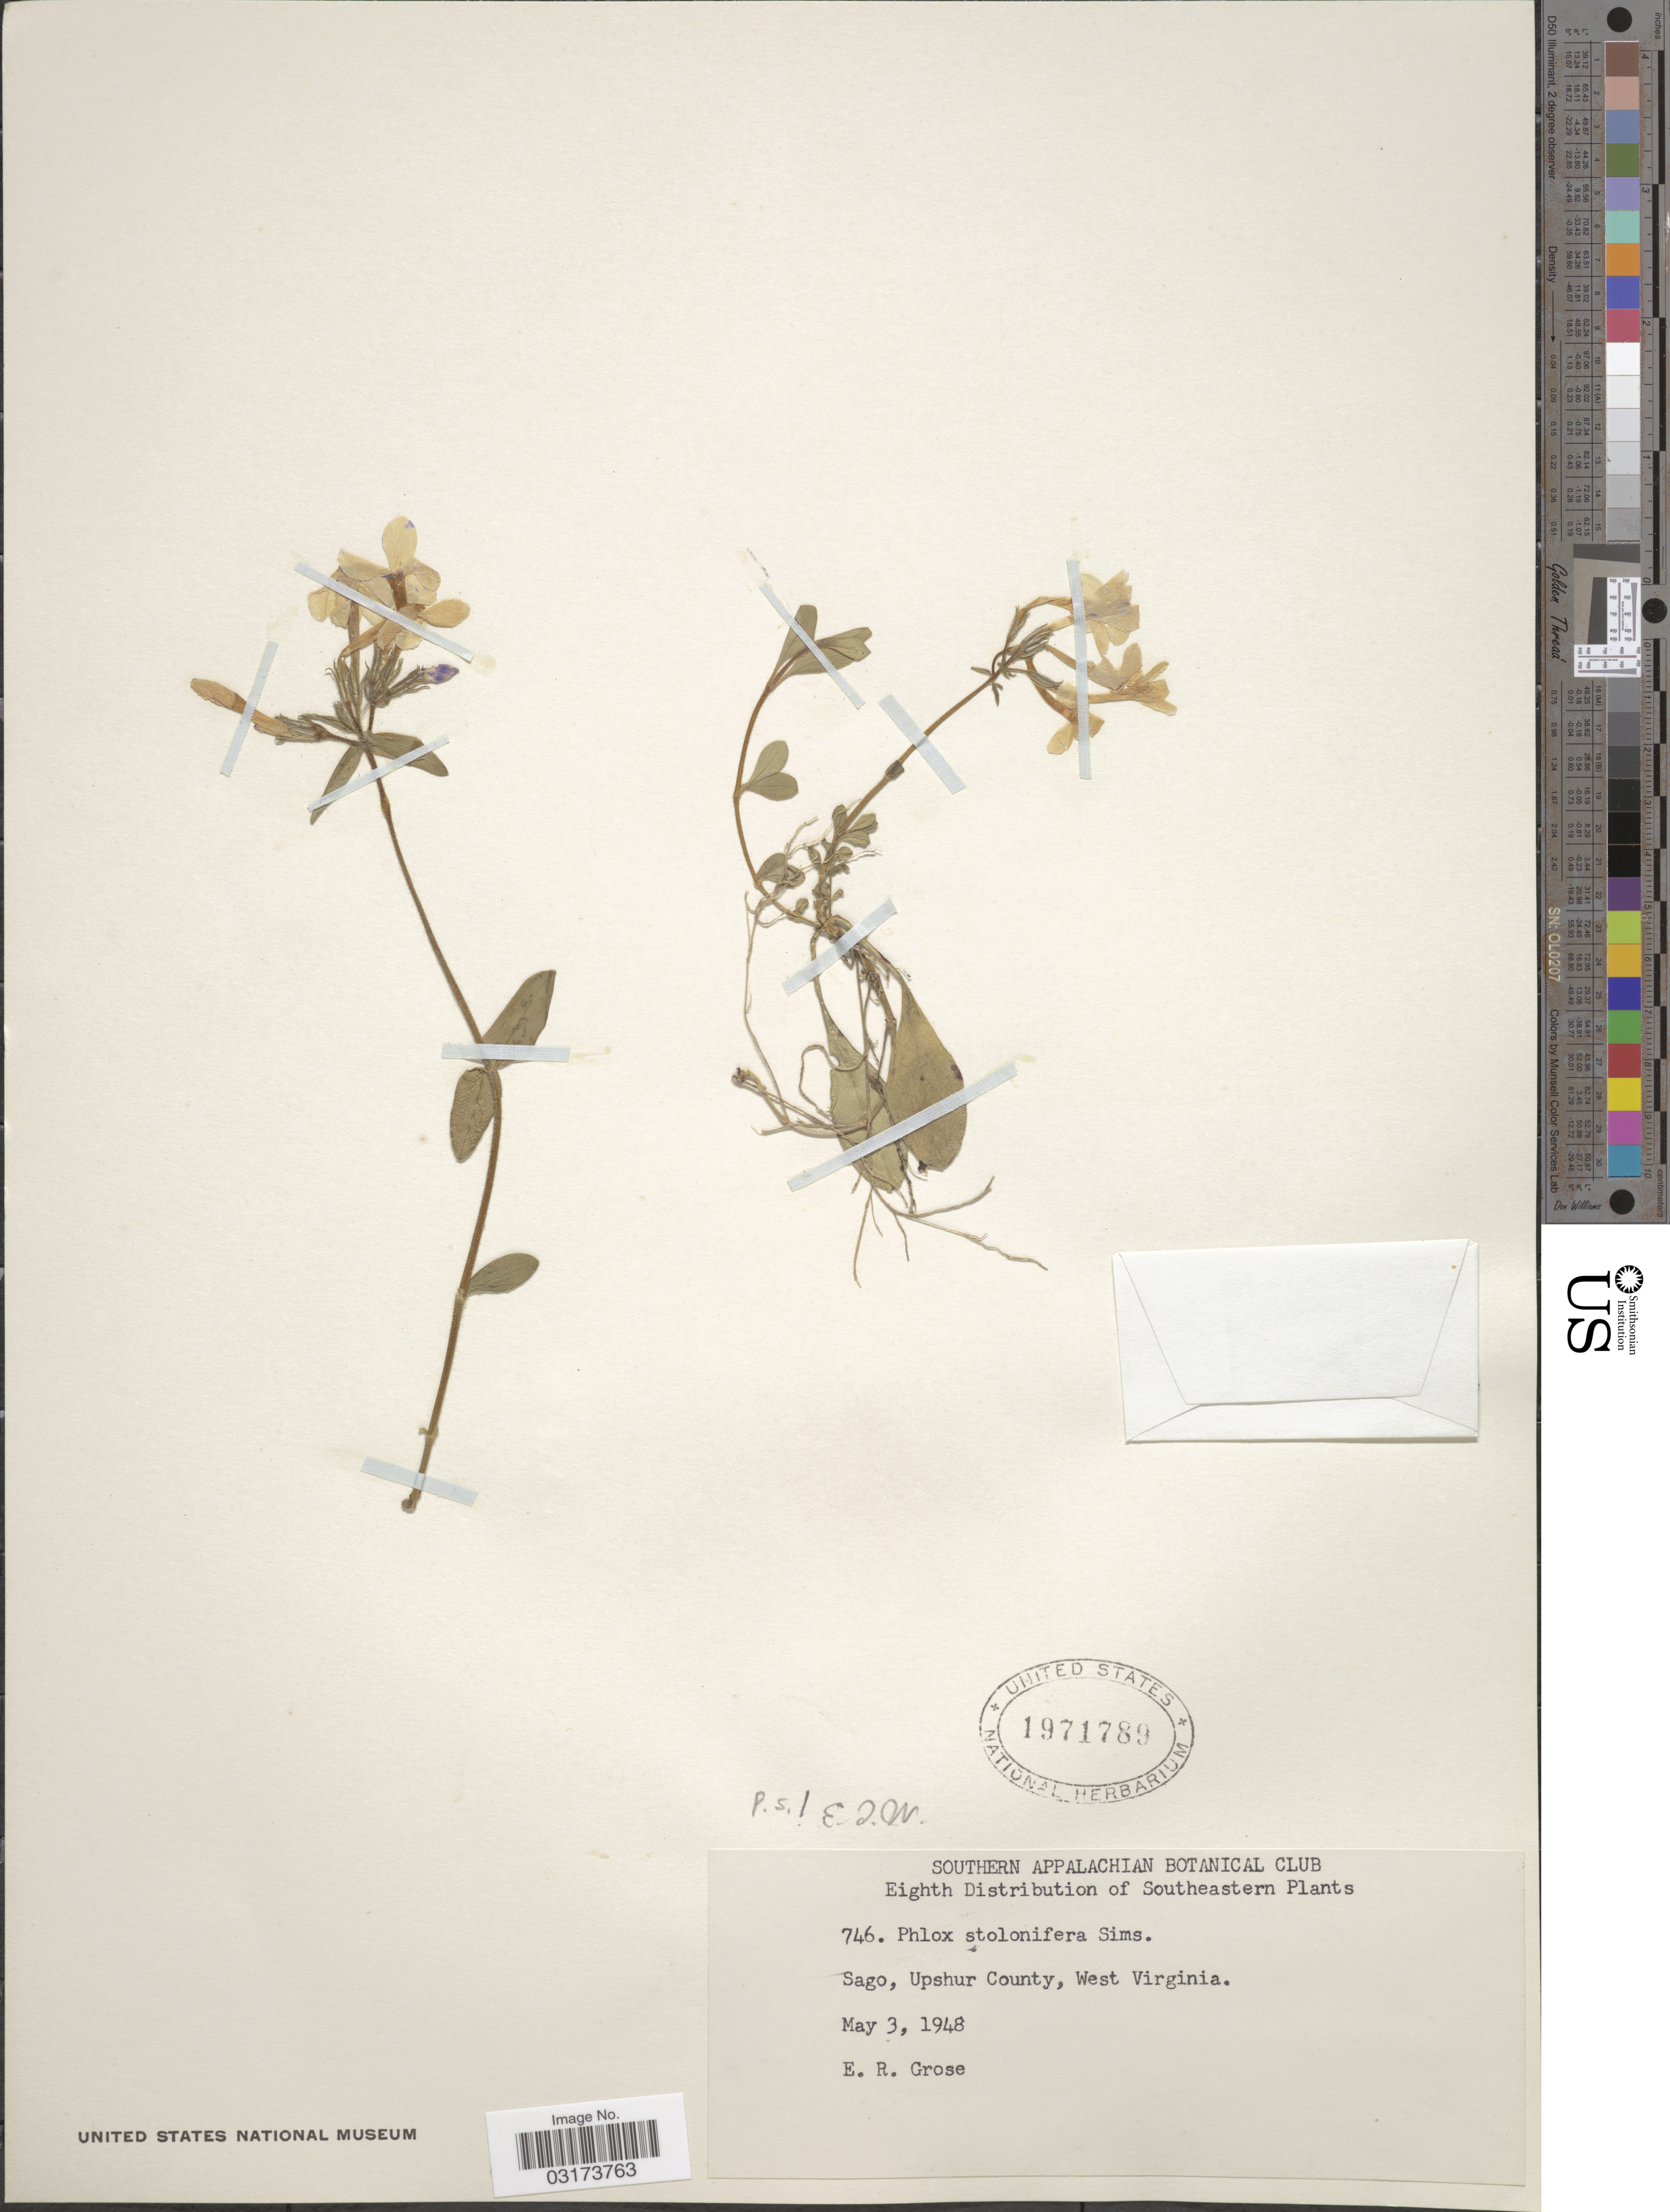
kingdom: Plantae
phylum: Tracheophyta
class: Magnoliopsida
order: Ericales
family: Polemoniaceae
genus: Phlox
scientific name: Phlox stolonifera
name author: Sims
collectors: E. Grose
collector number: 746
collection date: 1948-05-03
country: United States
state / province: West Virginia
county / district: Upshur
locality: Southeastern. Sago, Upshur County.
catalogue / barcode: US 1971789